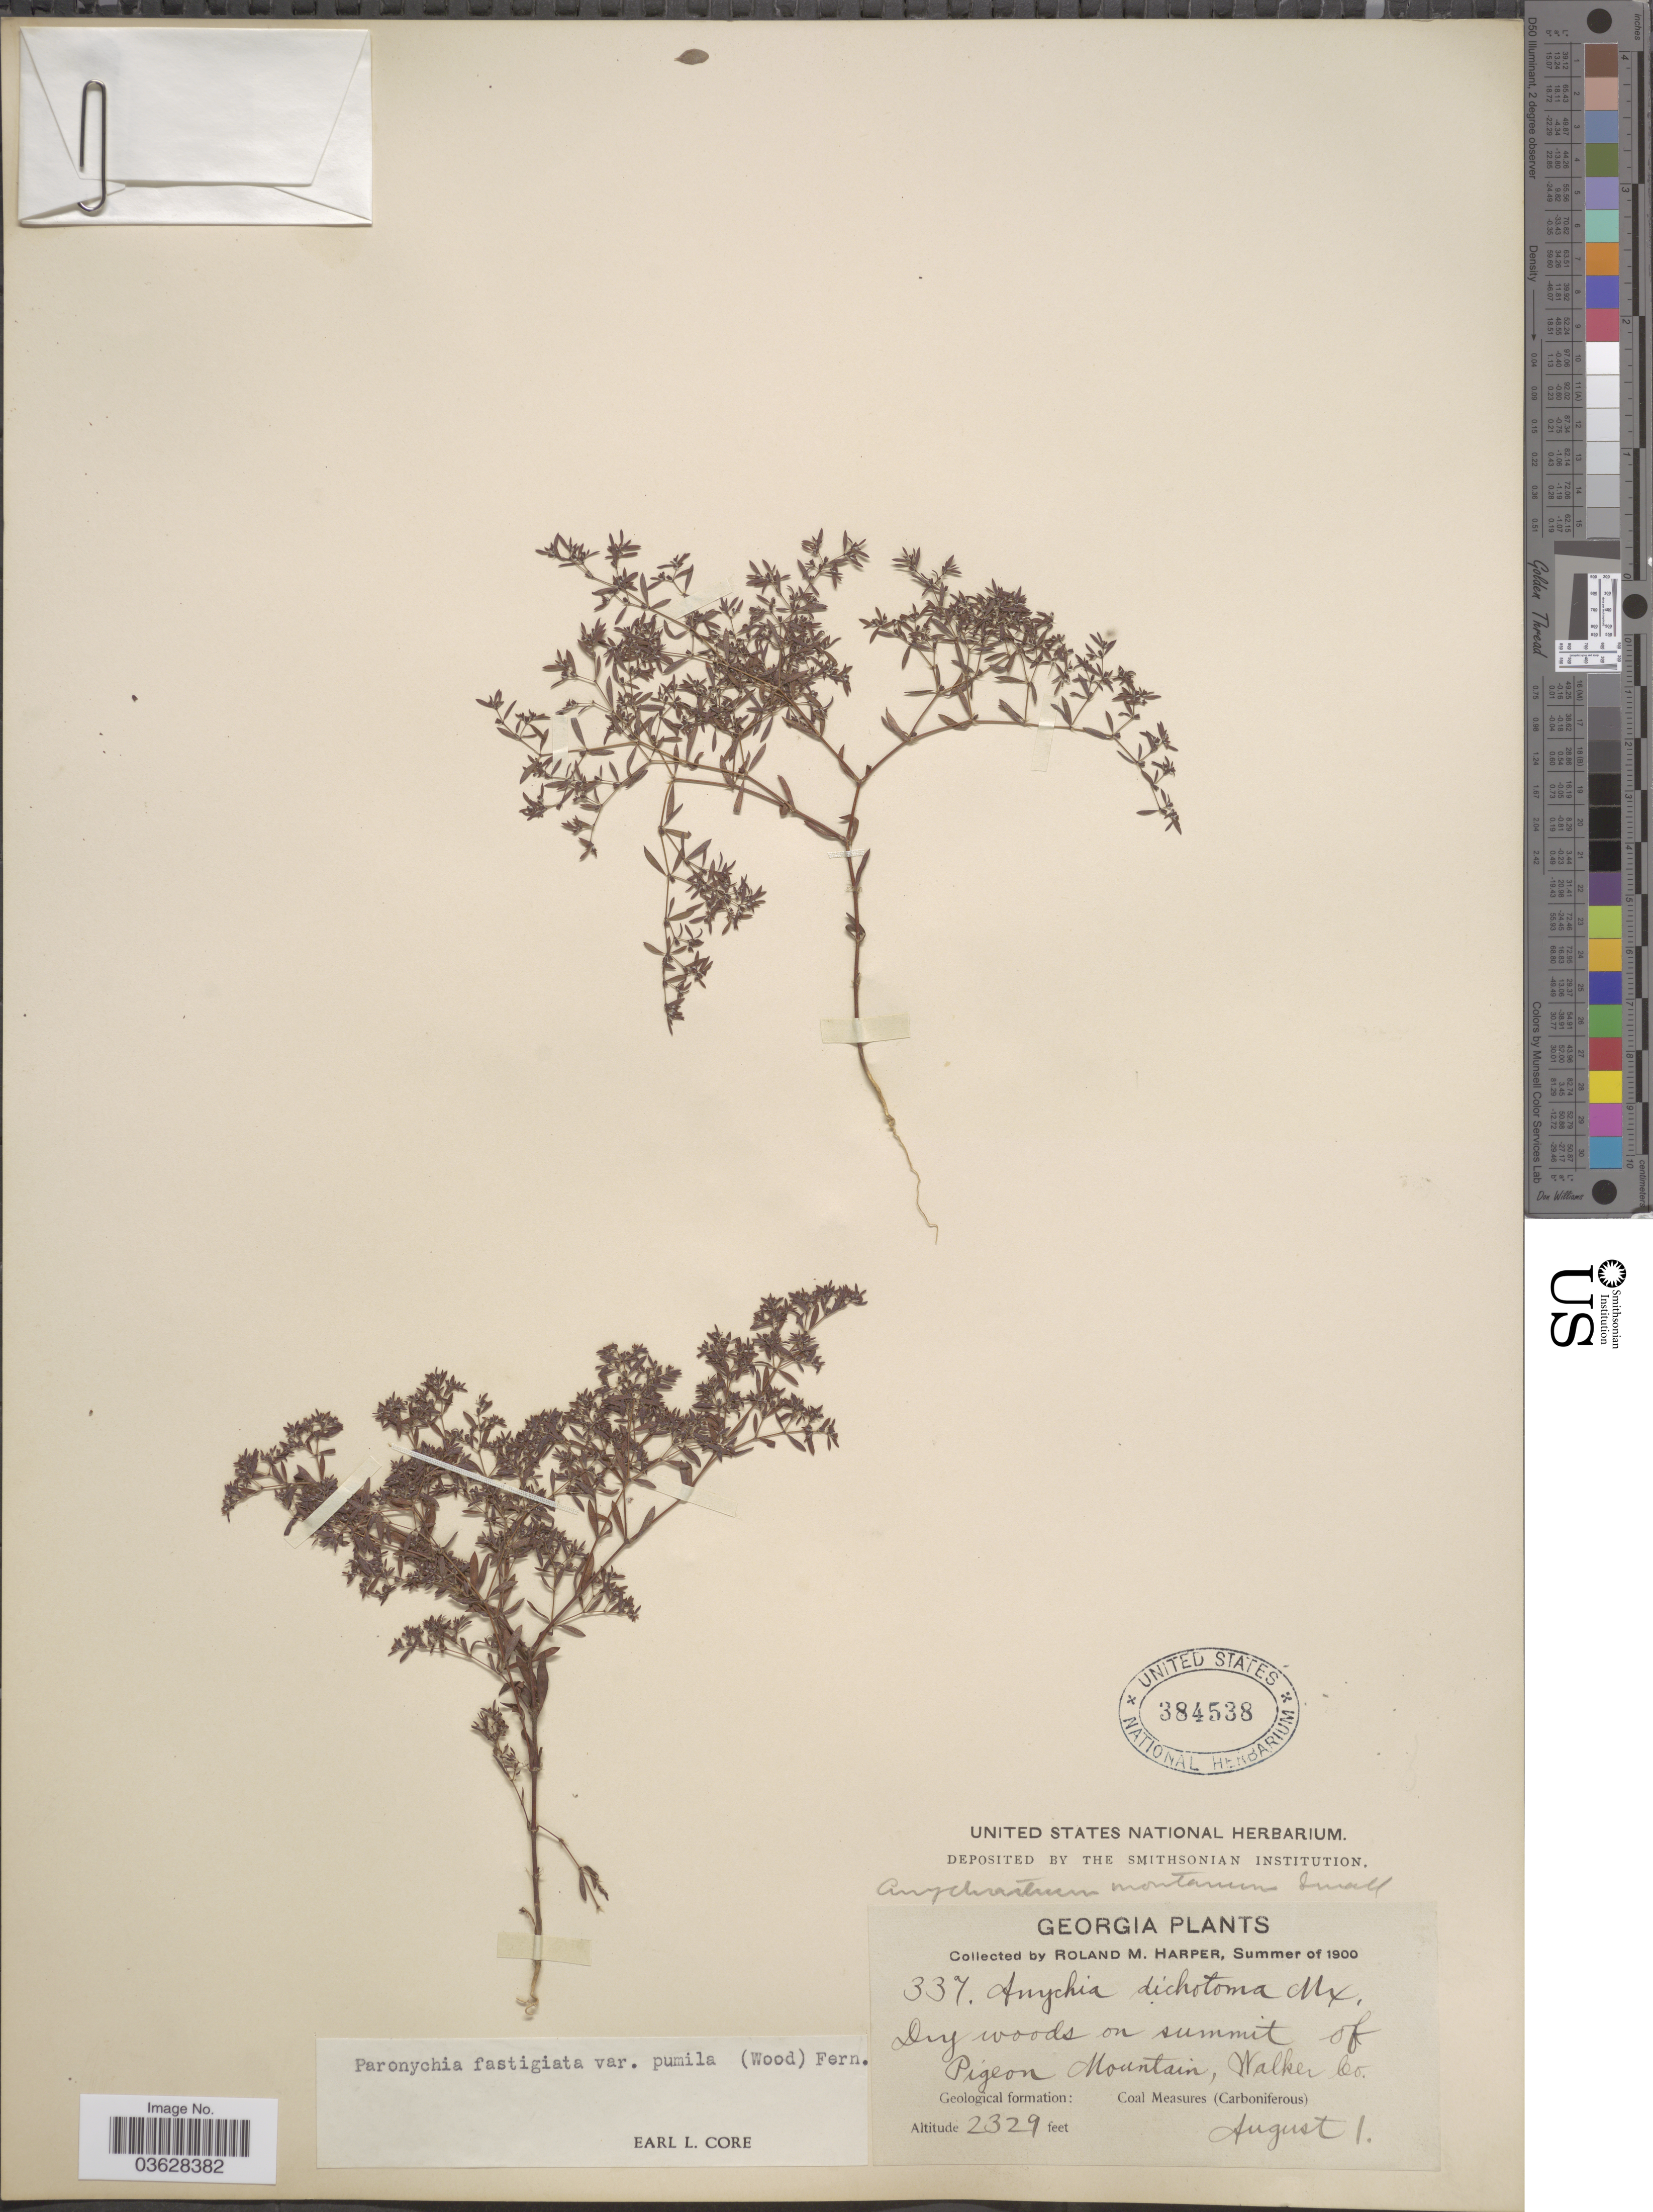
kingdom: Plantae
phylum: Tracheophyta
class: Magnoliopsida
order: Caryophyllales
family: Caryophyllaceae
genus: Paronychia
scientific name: Paronychia fastigiata var. pumila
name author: (Alph. Wood) Fernald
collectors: R. M. Harper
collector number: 337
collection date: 1900-08-01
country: United States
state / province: Georgia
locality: On summit of Pigeon Mountain, Walker Co. Geological formation: Coal Measures (Carboniferous).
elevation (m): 710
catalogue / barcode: US 384538